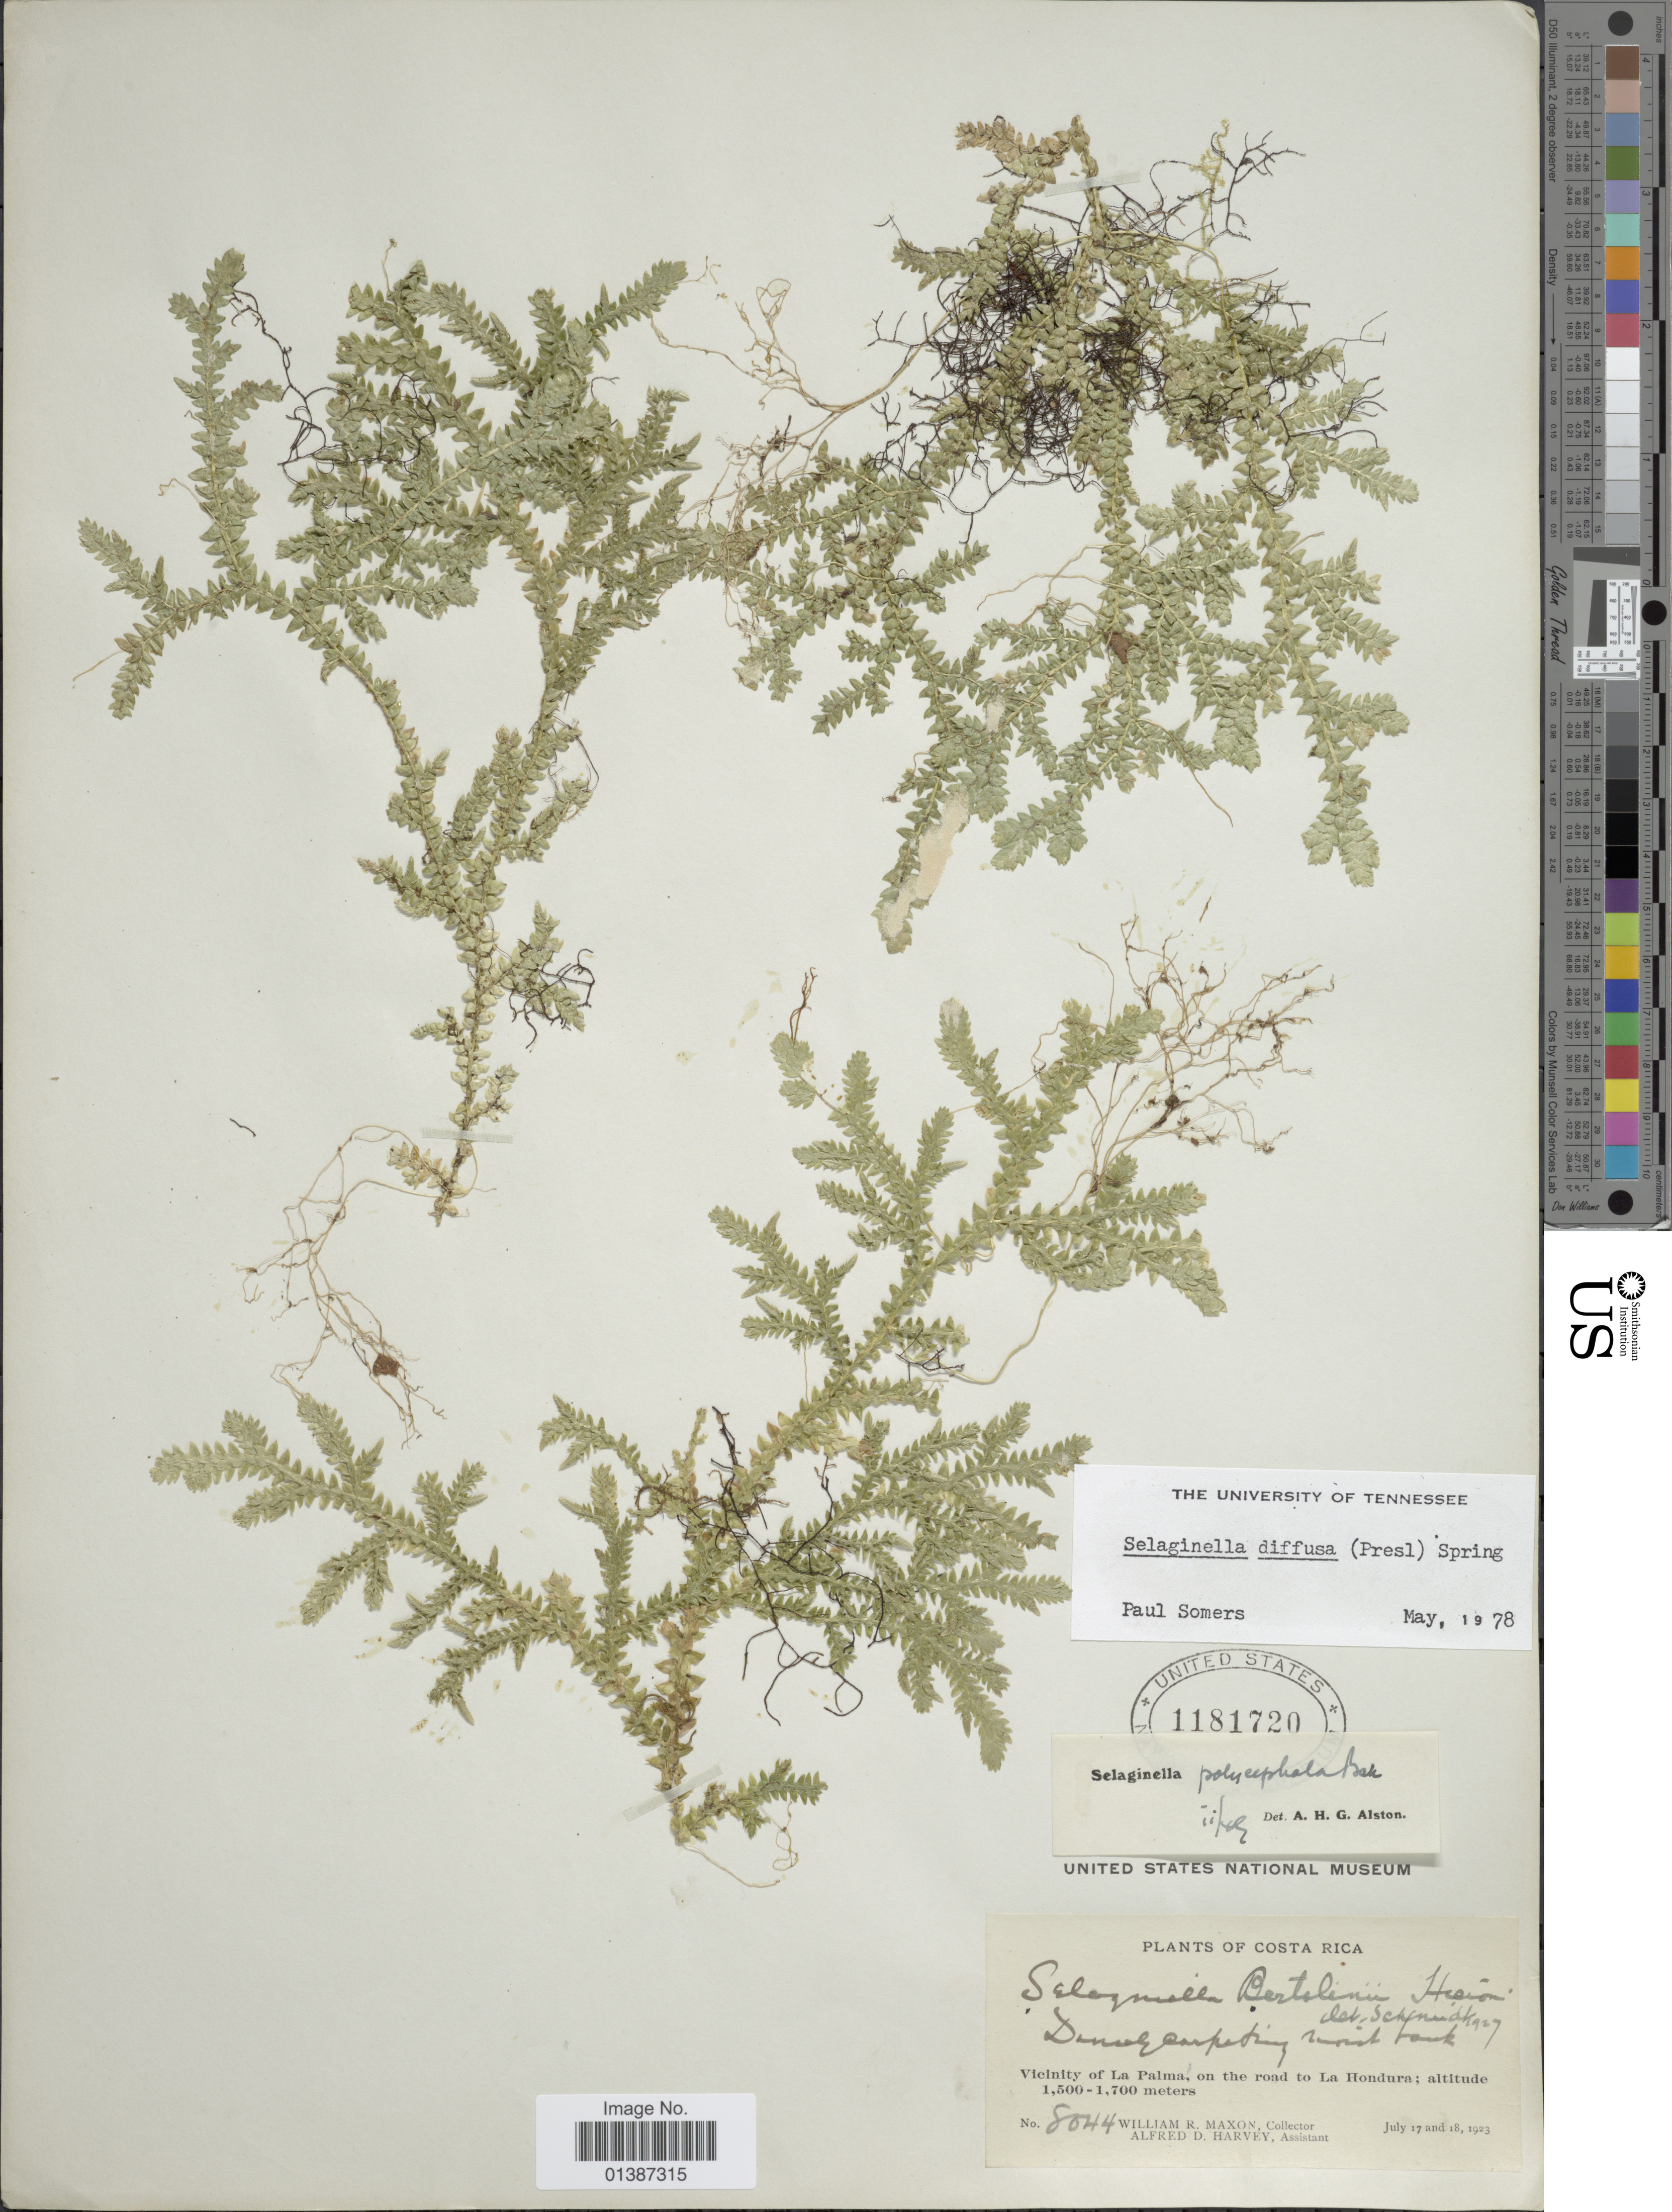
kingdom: Plantae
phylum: Tracheophyta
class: Lycopodiopsida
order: Selaginellales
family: Selaginellaceae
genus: Selaginella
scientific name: Selaginella diffusa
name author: (C. Presl) Spring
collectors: W. R. Maxon & A. D. Harvey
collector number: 8044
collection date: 1923-07-17/1923-07-18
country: Costa Rica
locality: Vicinity of La Palma, on the road La Hondura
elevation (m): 1500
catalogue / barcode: US 1181720